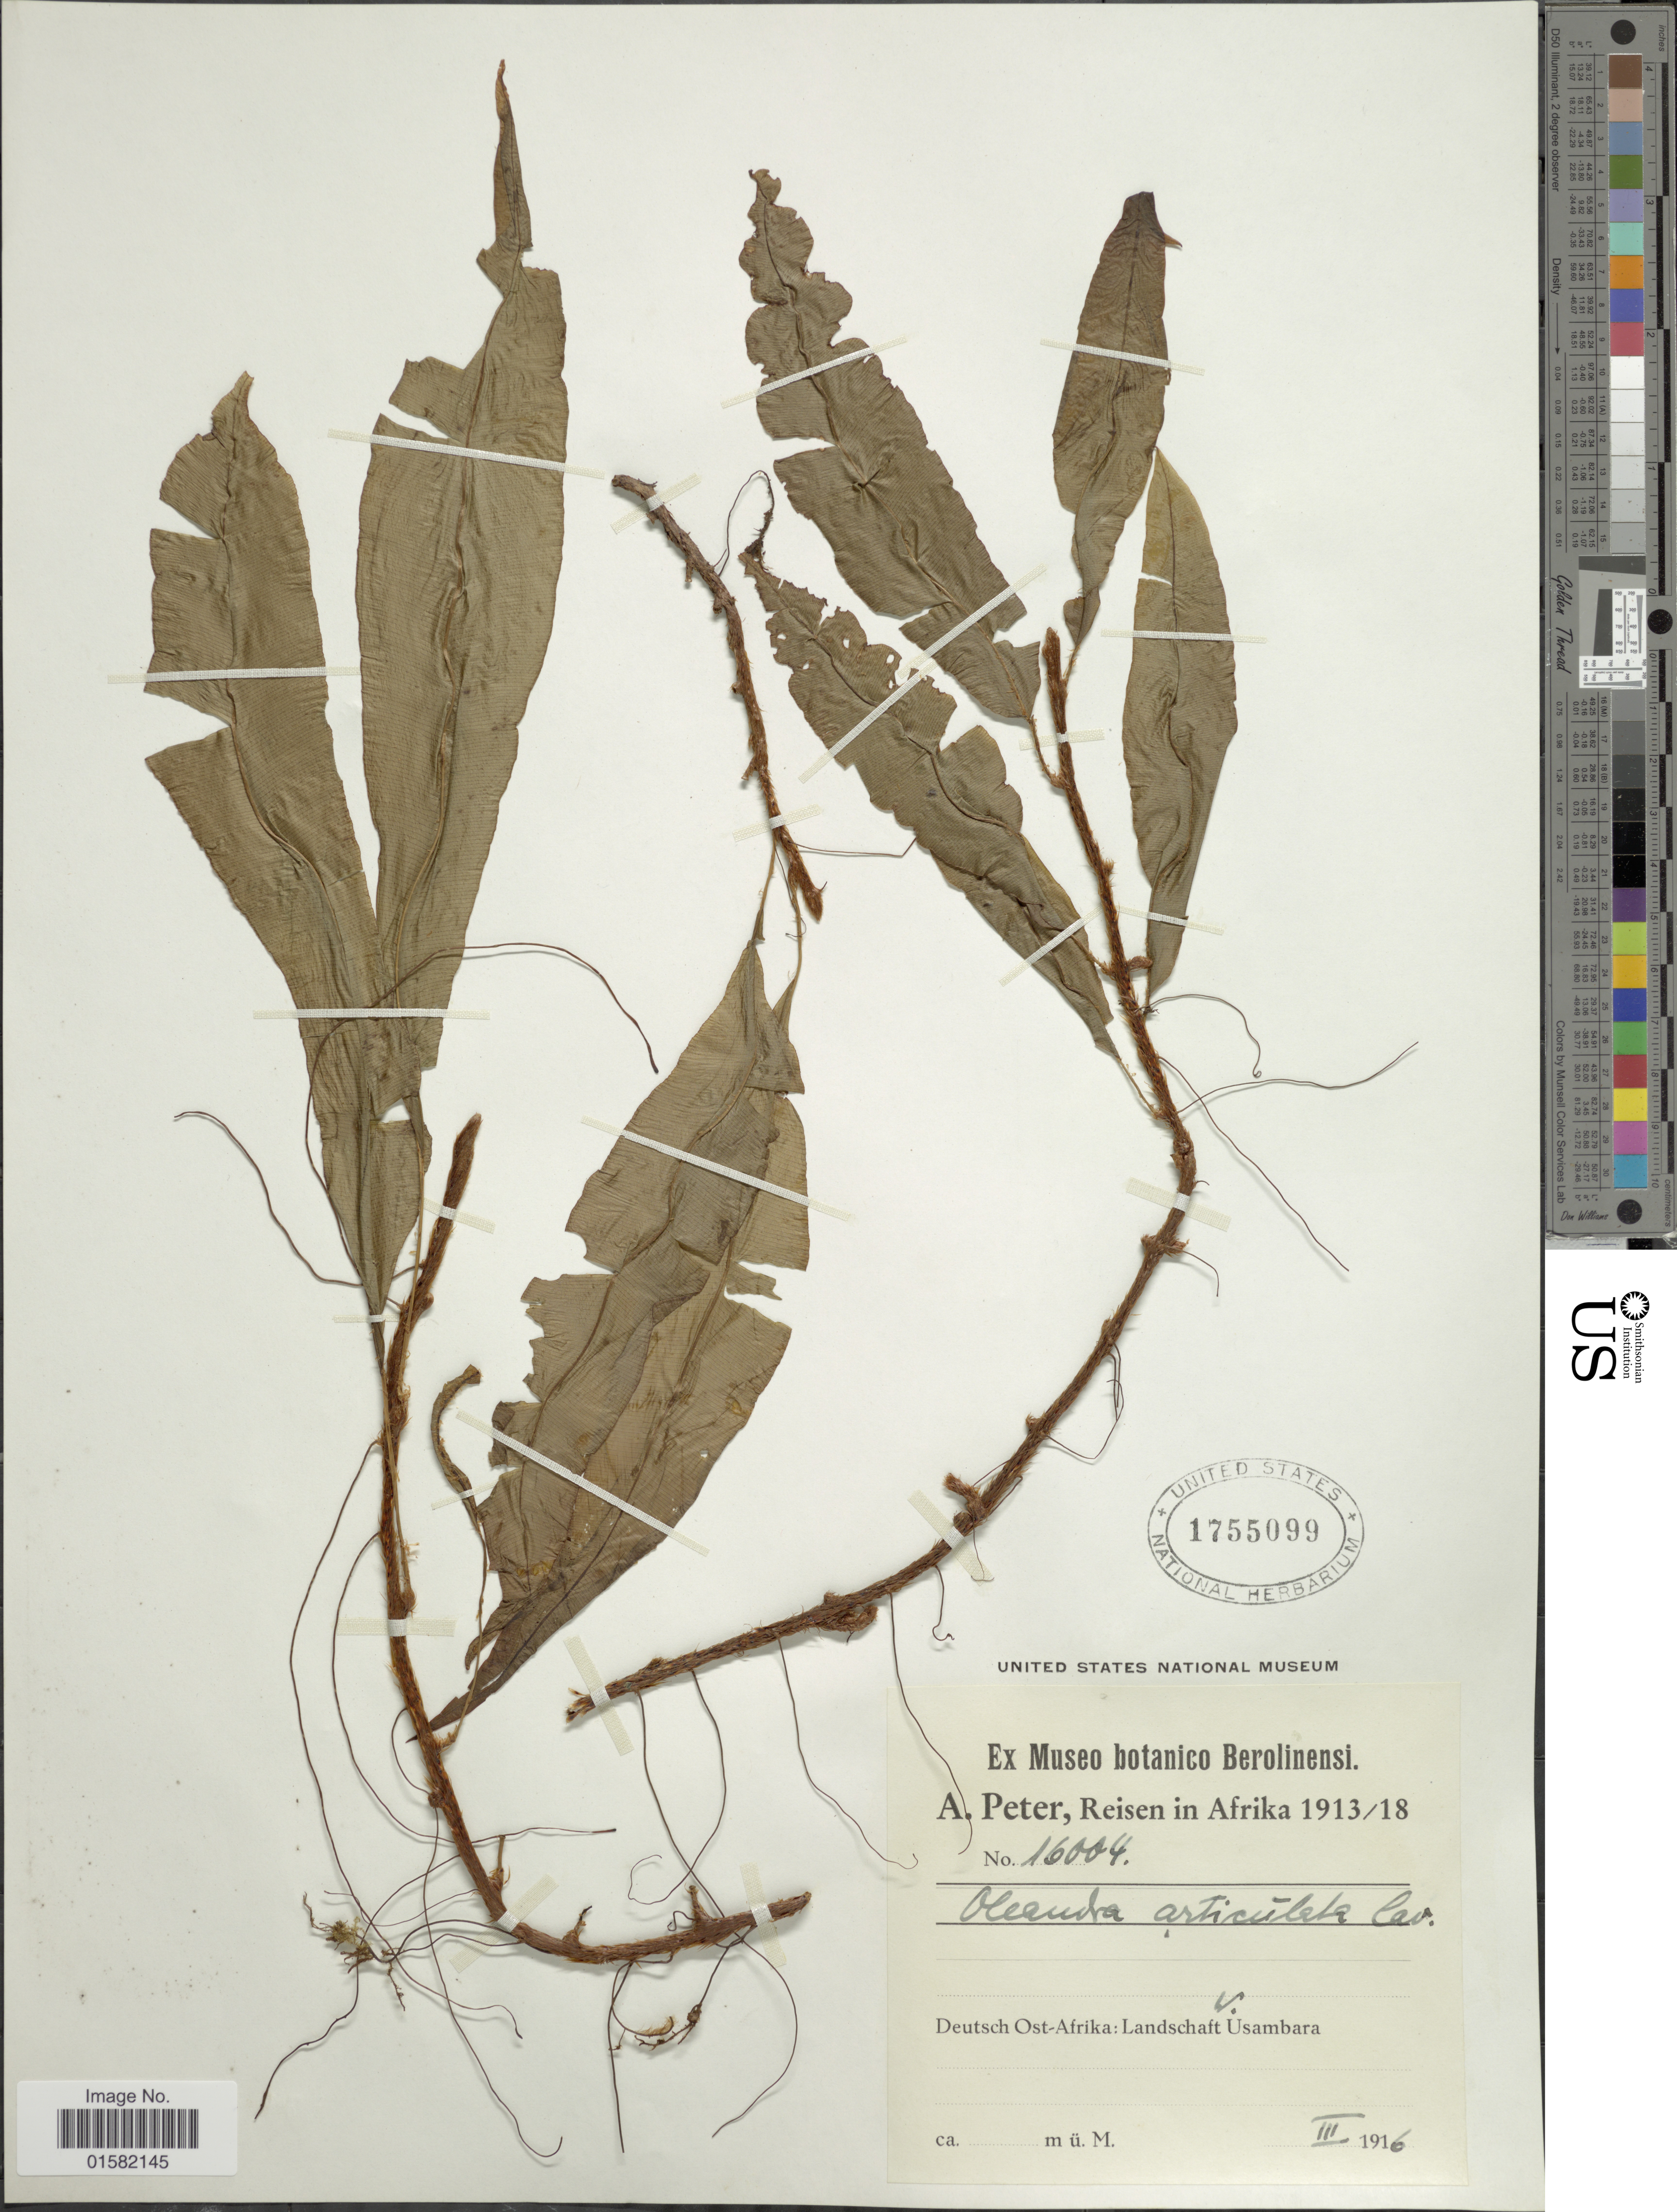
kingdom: Plantae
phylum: Tracheophyta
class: Polypodiopsida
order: Polypodiales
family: Oleandraceae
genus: Oleandra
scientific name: Oleandra africana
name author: Bonap.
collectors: A. Peter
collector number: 16004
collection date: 1916-03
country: Tanzania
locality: Afrika, Deutsch Ost-Afrika: Landschaft W Usambara.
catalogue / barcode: US 1755099